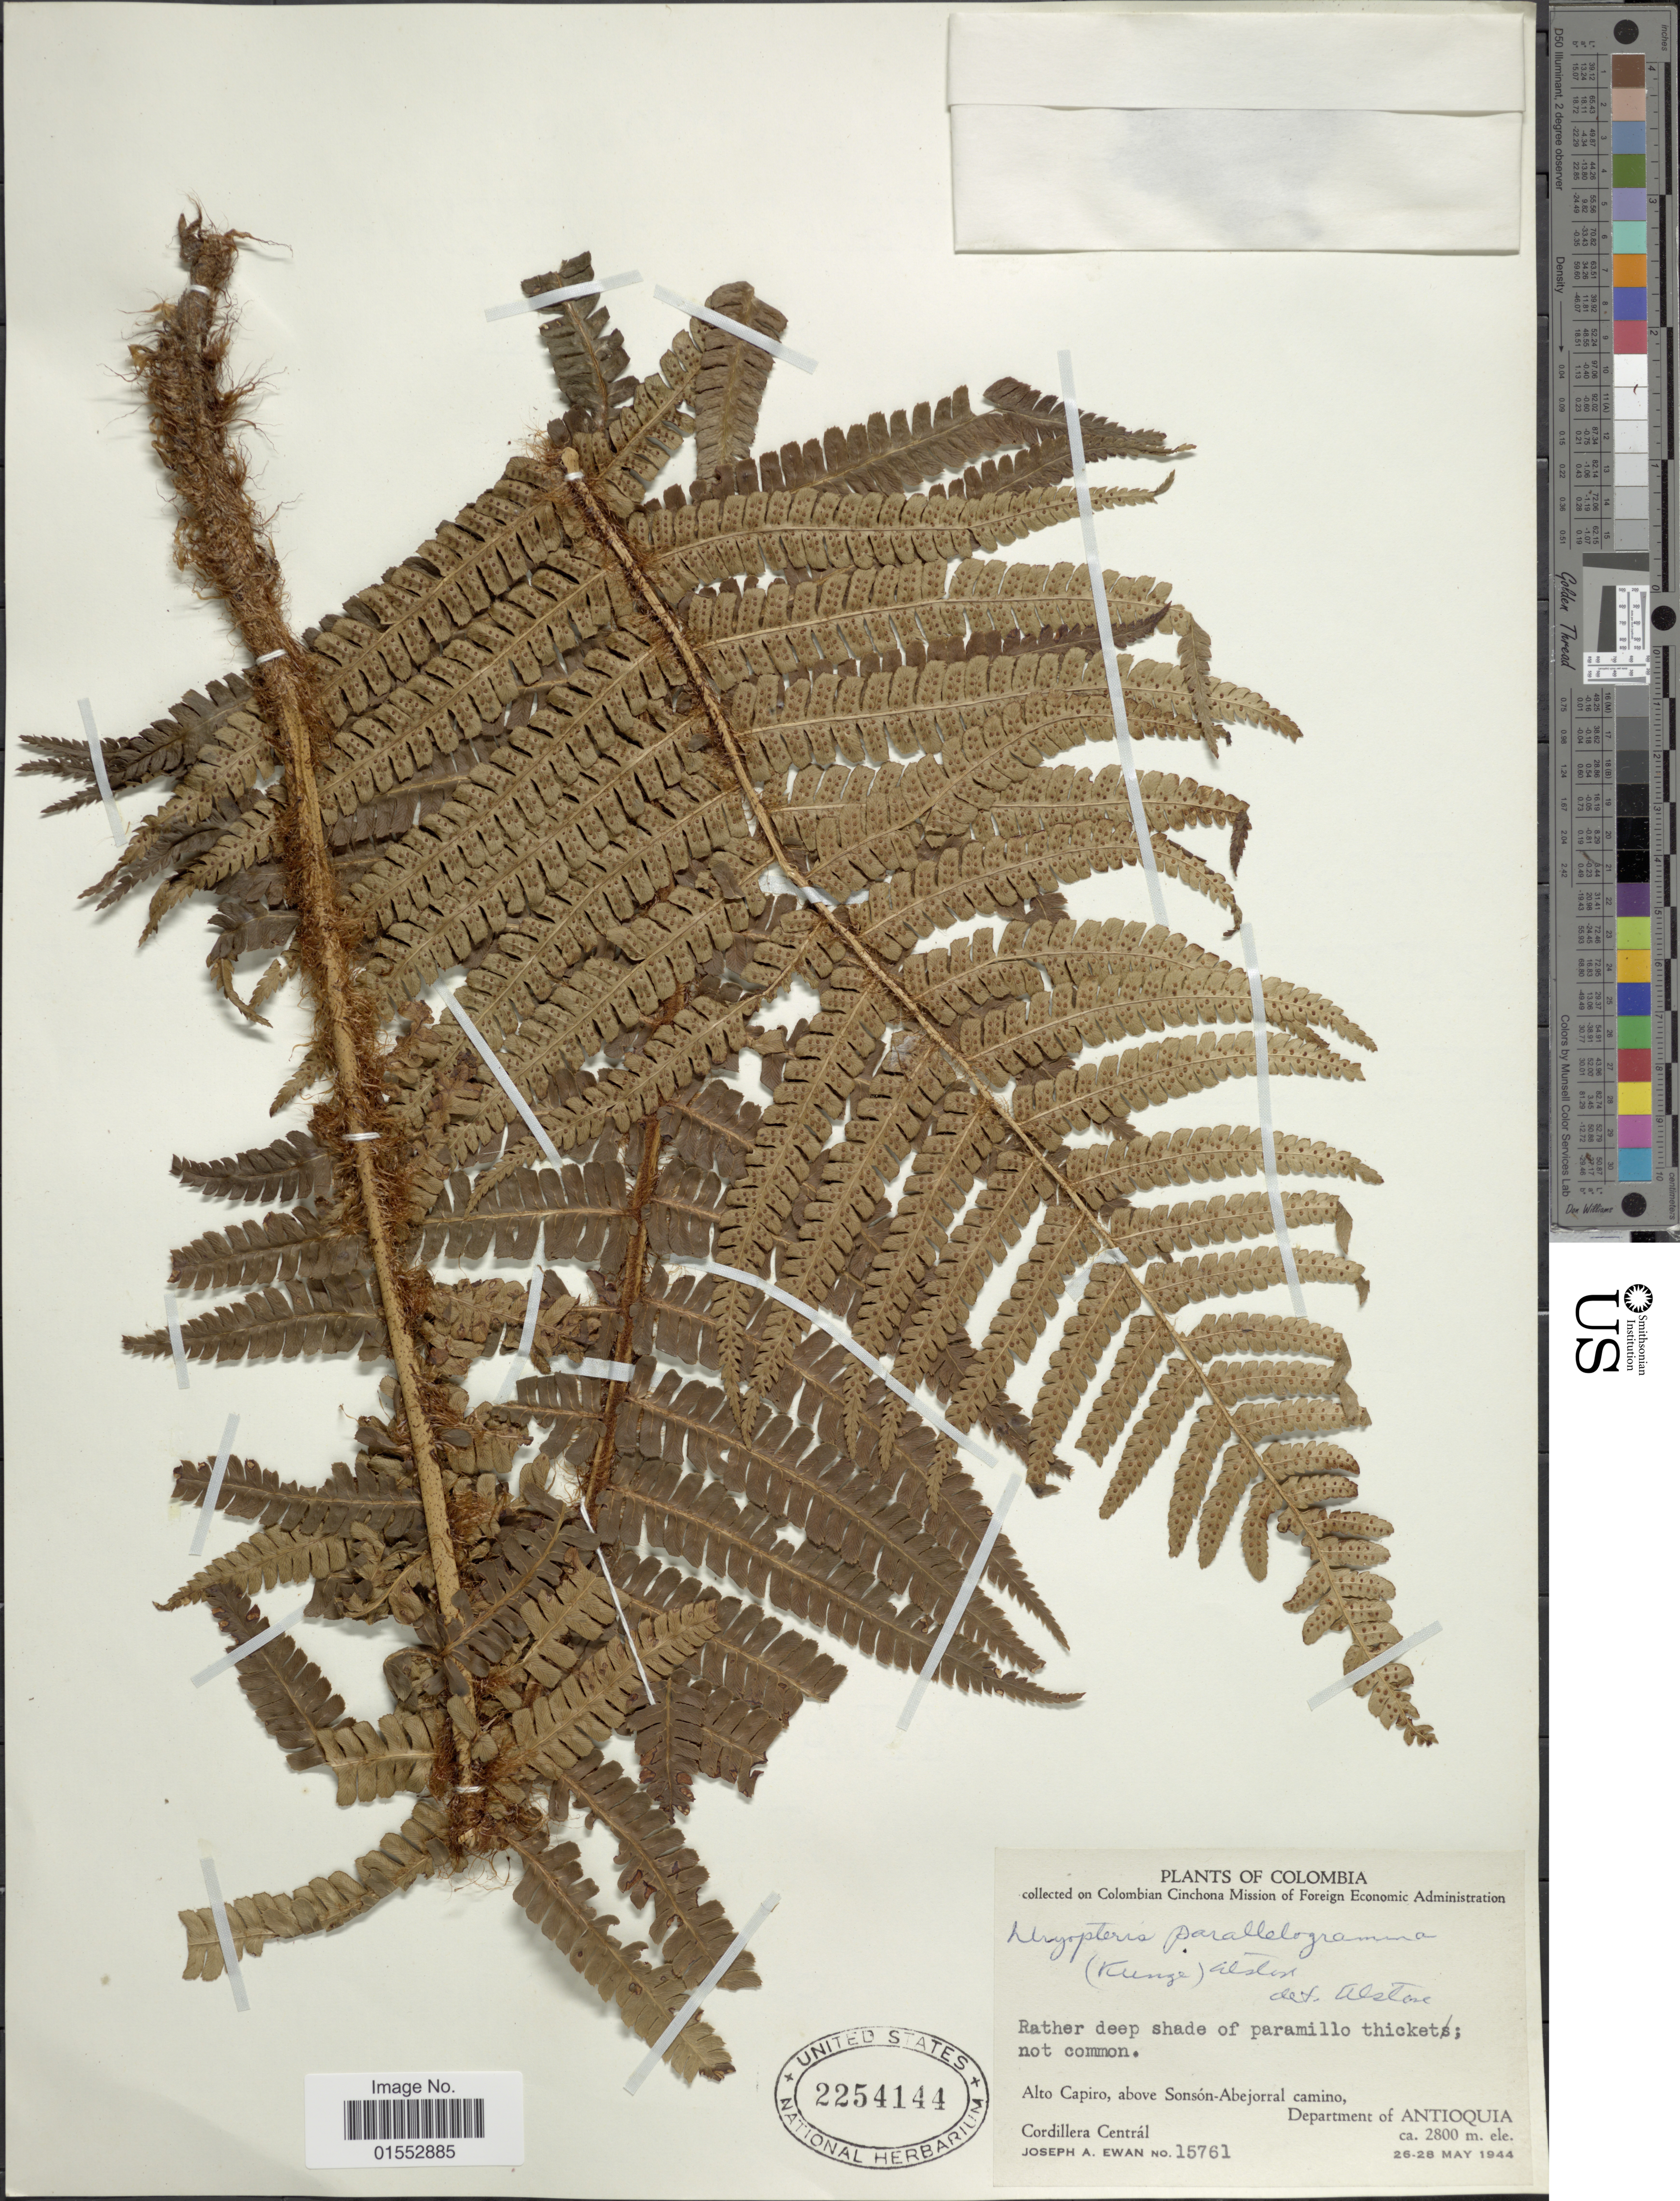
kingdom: Plantae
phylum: Tracheophyta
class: Polypodiopsida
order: Polypodiales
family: Dryopteridaceae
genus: Dryopteris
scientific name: Dryopteris wallichiana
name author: (Spreng.) Hyl.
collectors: J. A. Ewan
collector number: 15761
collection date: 1944-05-26/1944-05-28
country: Colombia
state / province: Antioquia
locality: Alto Cpiro, above Sonson-Abejorral camino. Cordileera Central. Department of Antioquia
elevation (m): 2800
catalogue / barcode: US 2254144